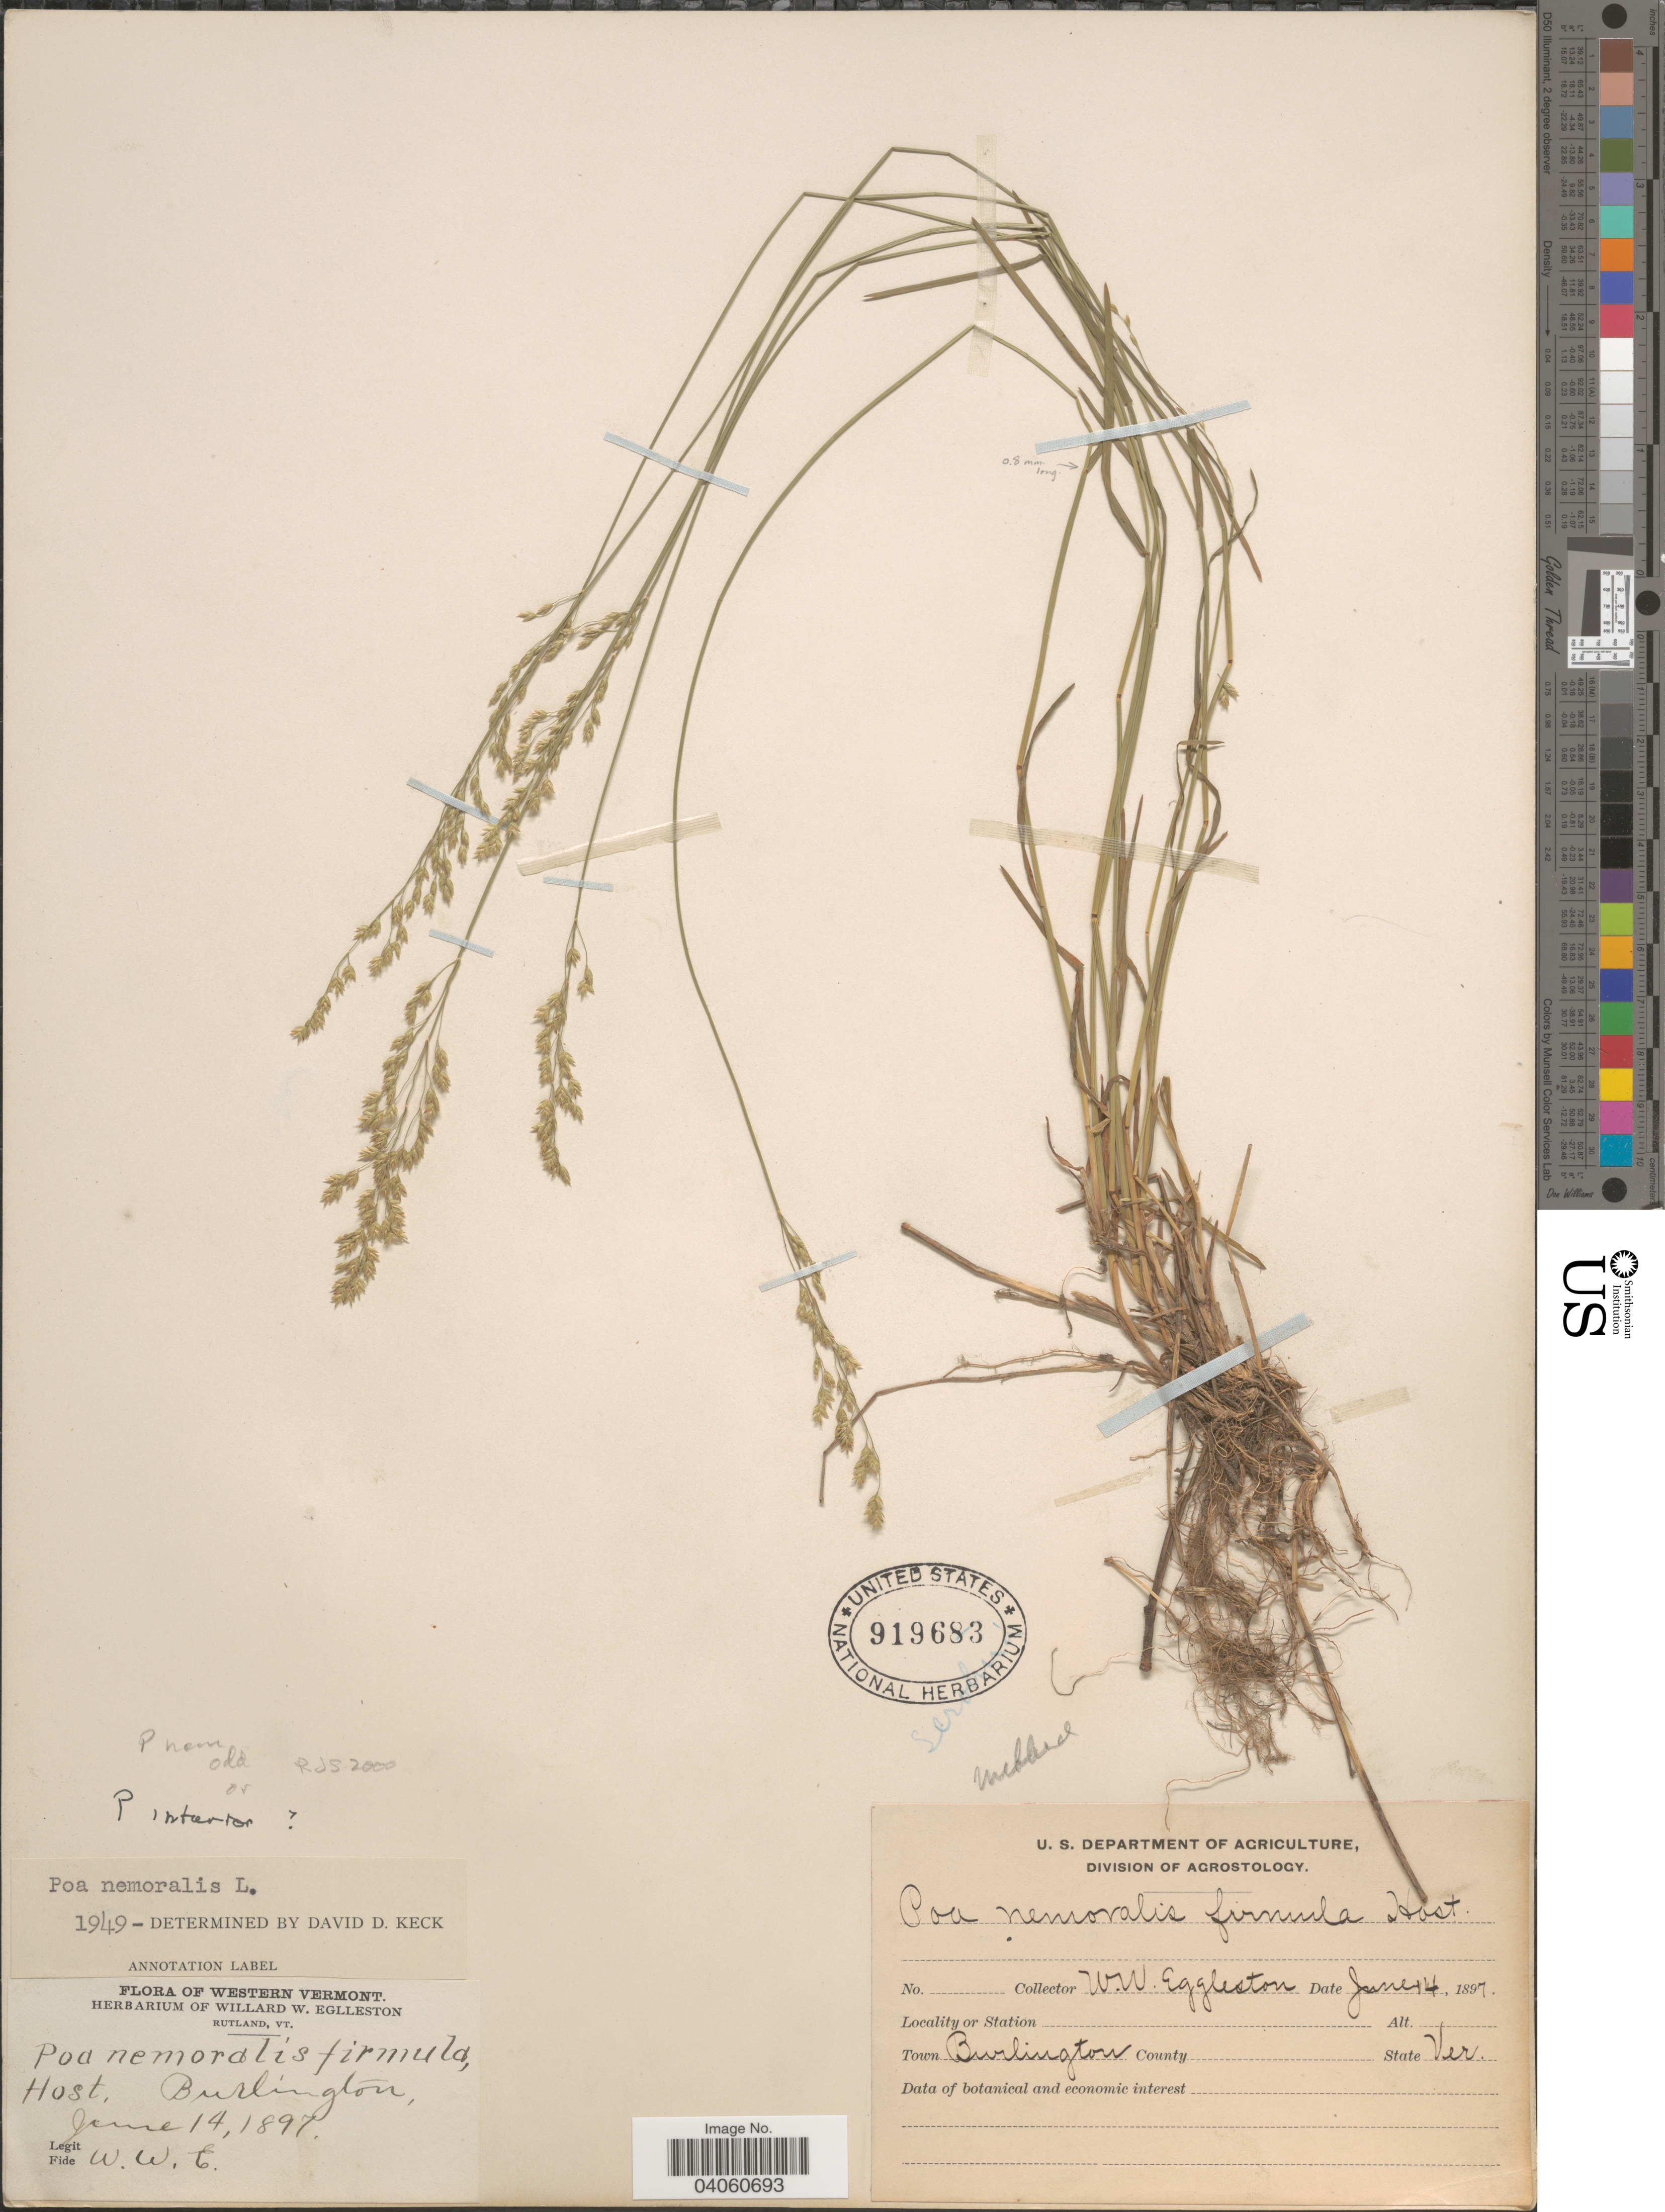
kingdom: Plantae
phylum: Tracheophyta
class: Liliopsida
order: Poales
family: Poaceae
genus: Poa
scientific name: Poa nemoralis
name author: L.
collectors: W. W. Eggleston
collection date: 1897-06-14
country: United States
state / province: Vermont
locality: Western Vermont. Town Burlington.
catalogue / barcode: US 919683